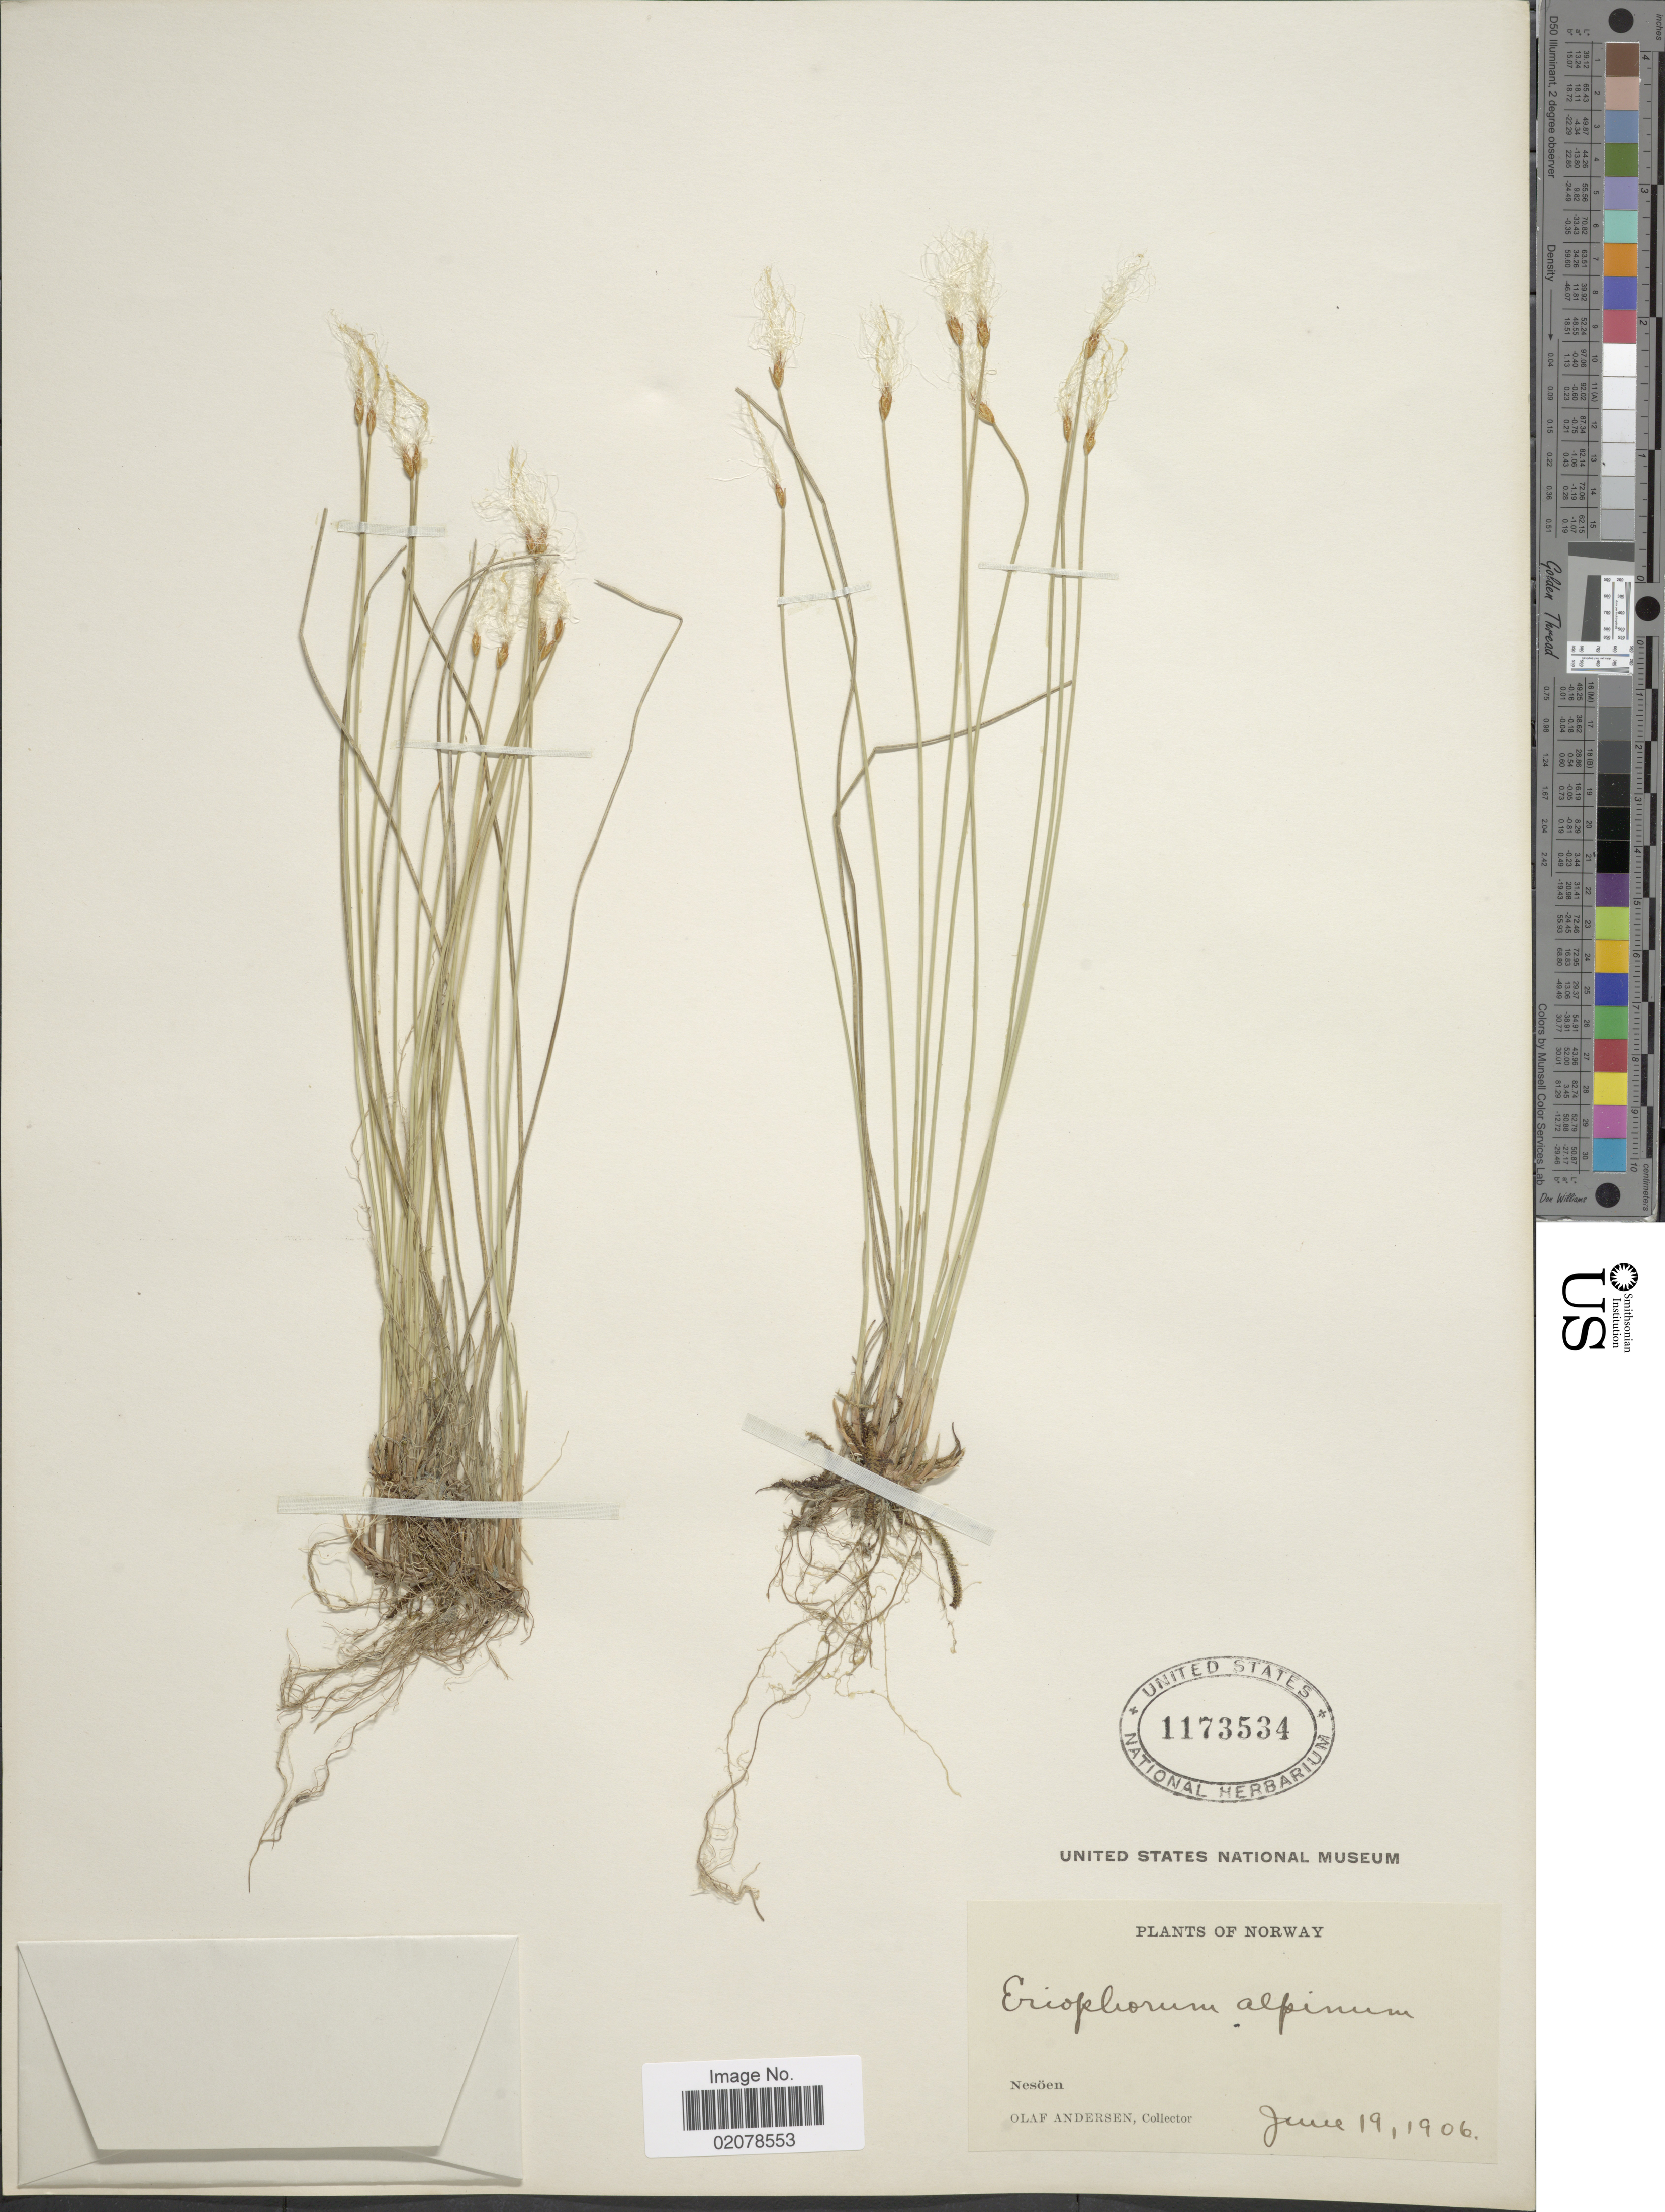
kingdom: Plantae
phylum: Tracheophyta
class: Liliopsida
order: Poales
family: Cyperaceae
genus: Trichophorum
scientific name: Trichophorum alpinum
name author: (L.) Pers.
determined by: Strong, M. T., (US), Smithsonian Institution - National Museum of Natural History (UNITED STATES)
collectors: O. Andersen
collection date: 1906-06-19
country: Norway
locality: Nesöen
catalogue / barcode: US 1173534